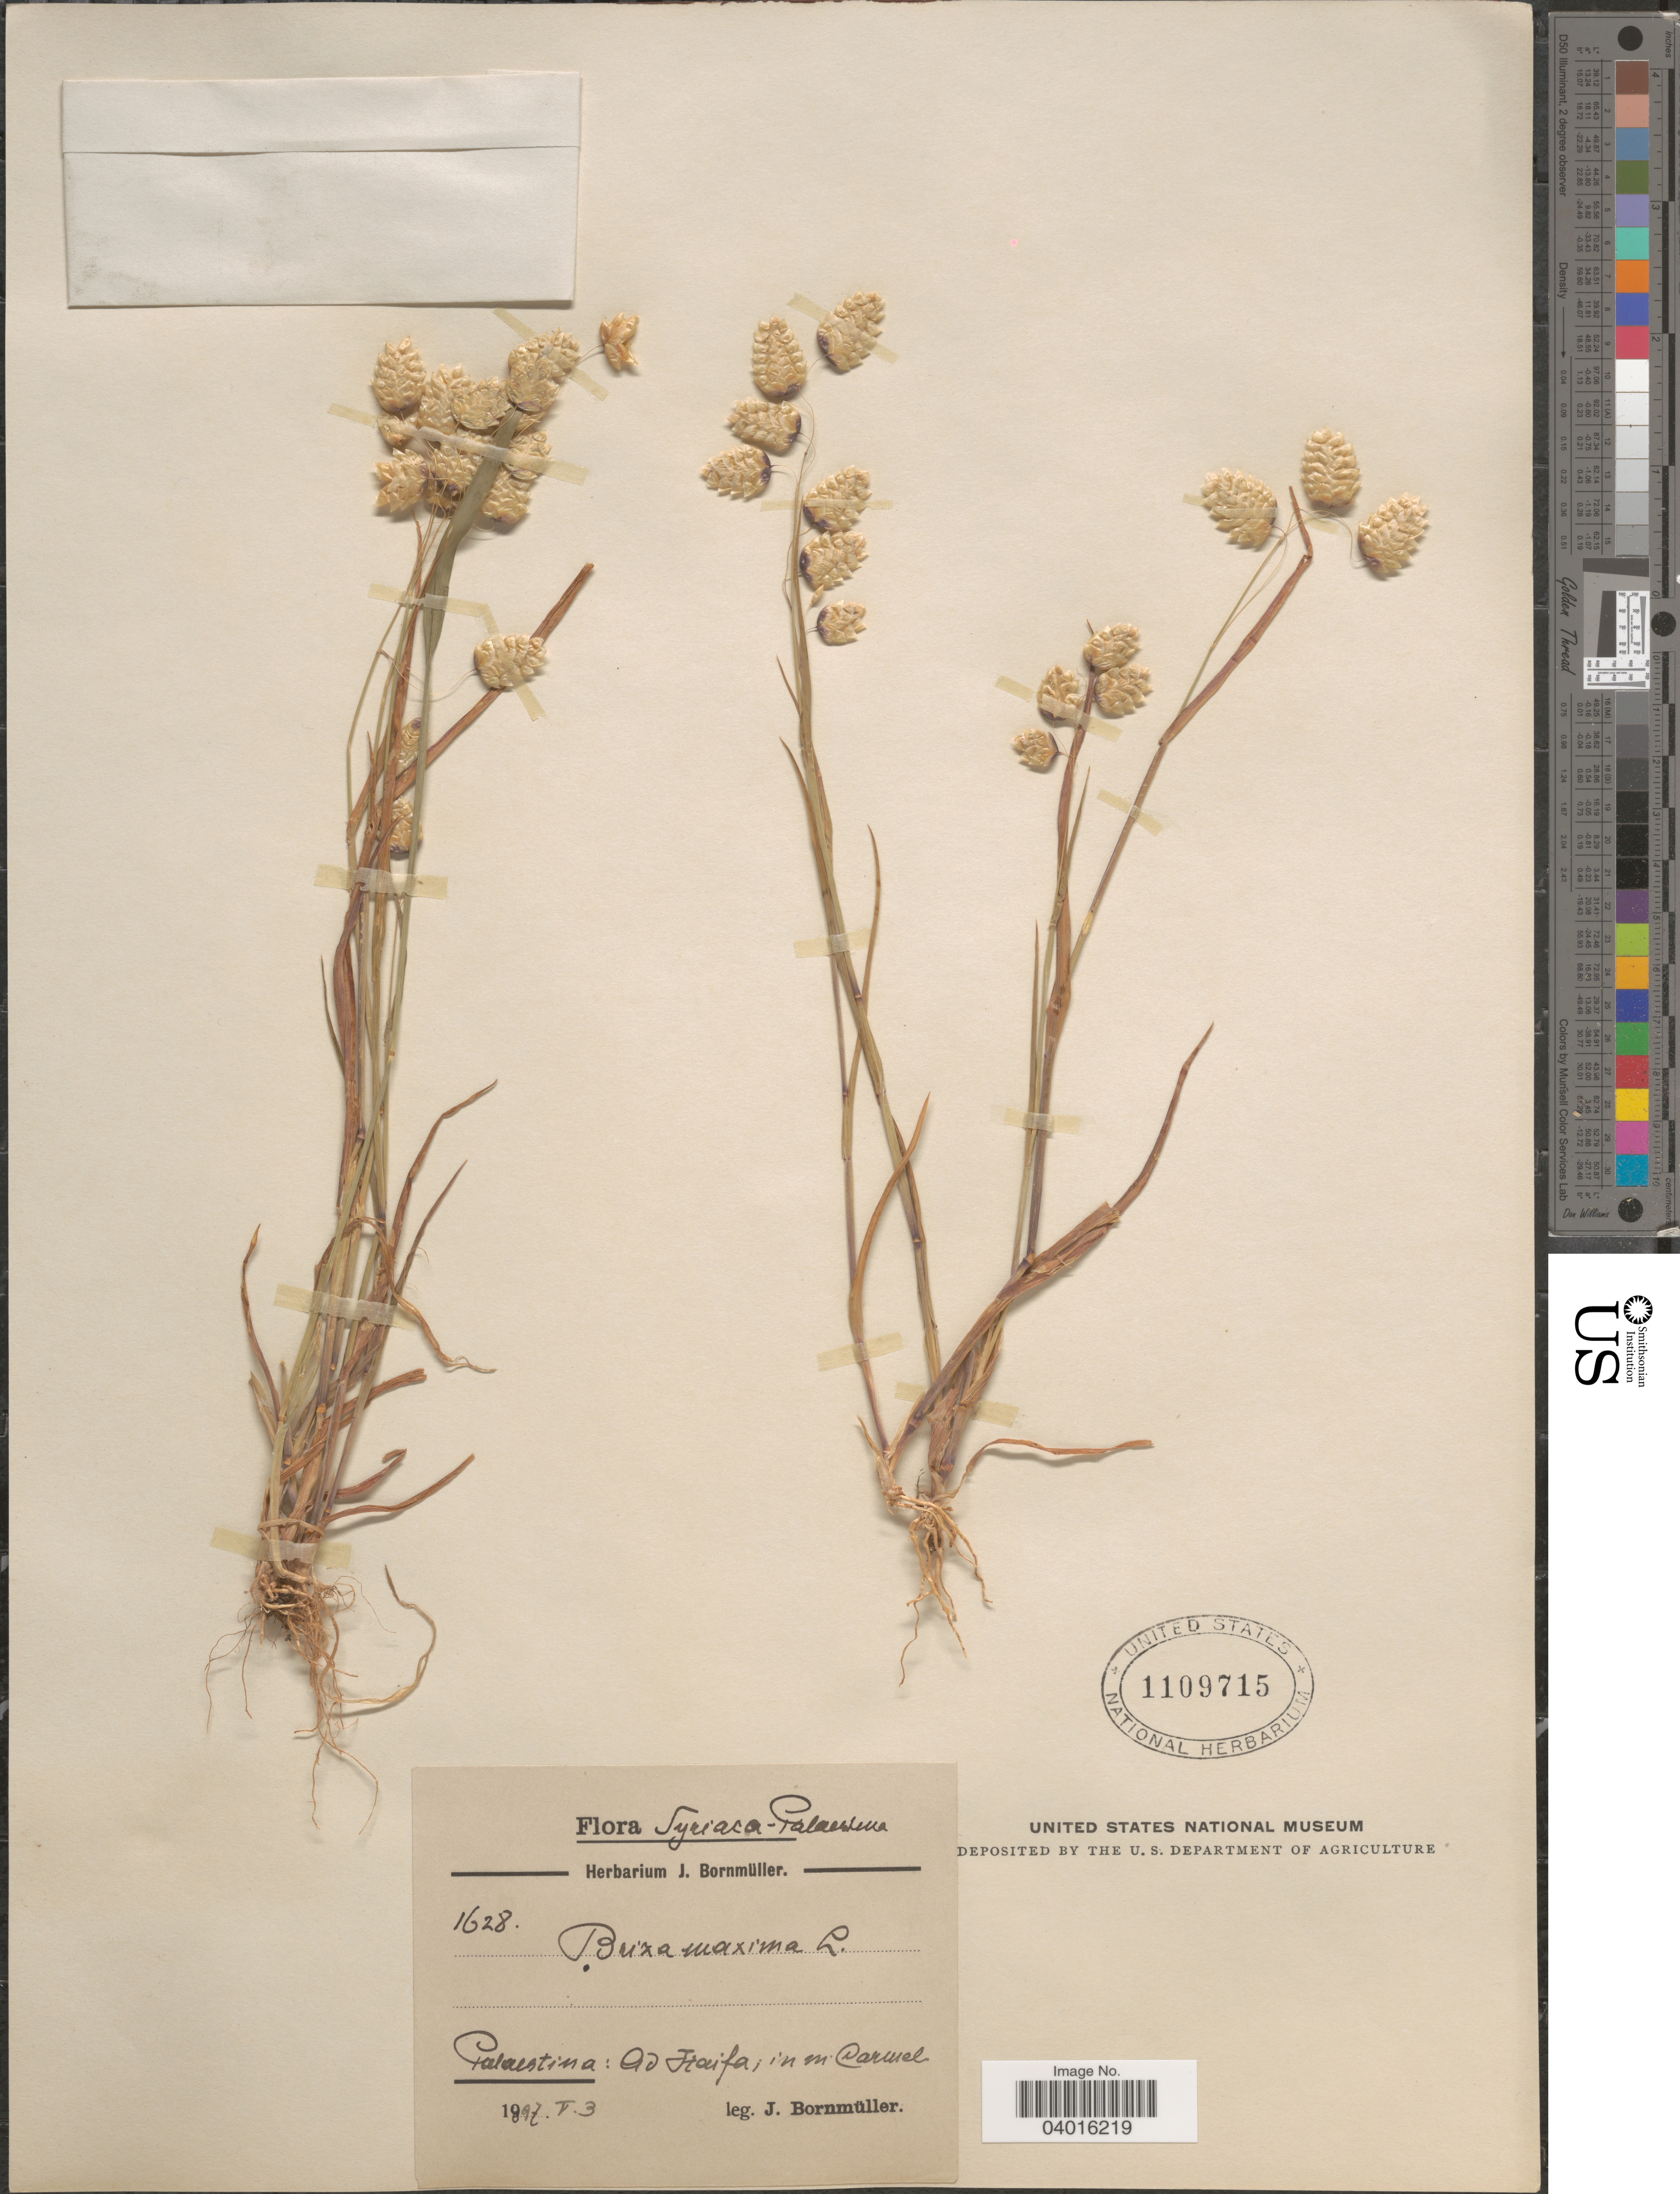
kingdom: Plantae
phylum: Tracheophyta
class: Liliopsida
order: Poales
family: Poaceae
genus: Briza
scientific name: Briza maxima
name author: L.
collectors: J. Bornmüller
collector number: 1628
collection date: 1897-05-03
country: Israel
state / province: Haifa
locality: Syriaca-Palestina. Palaestina: Ad Haifa; in m. Carmel.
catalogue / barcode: US 1109715